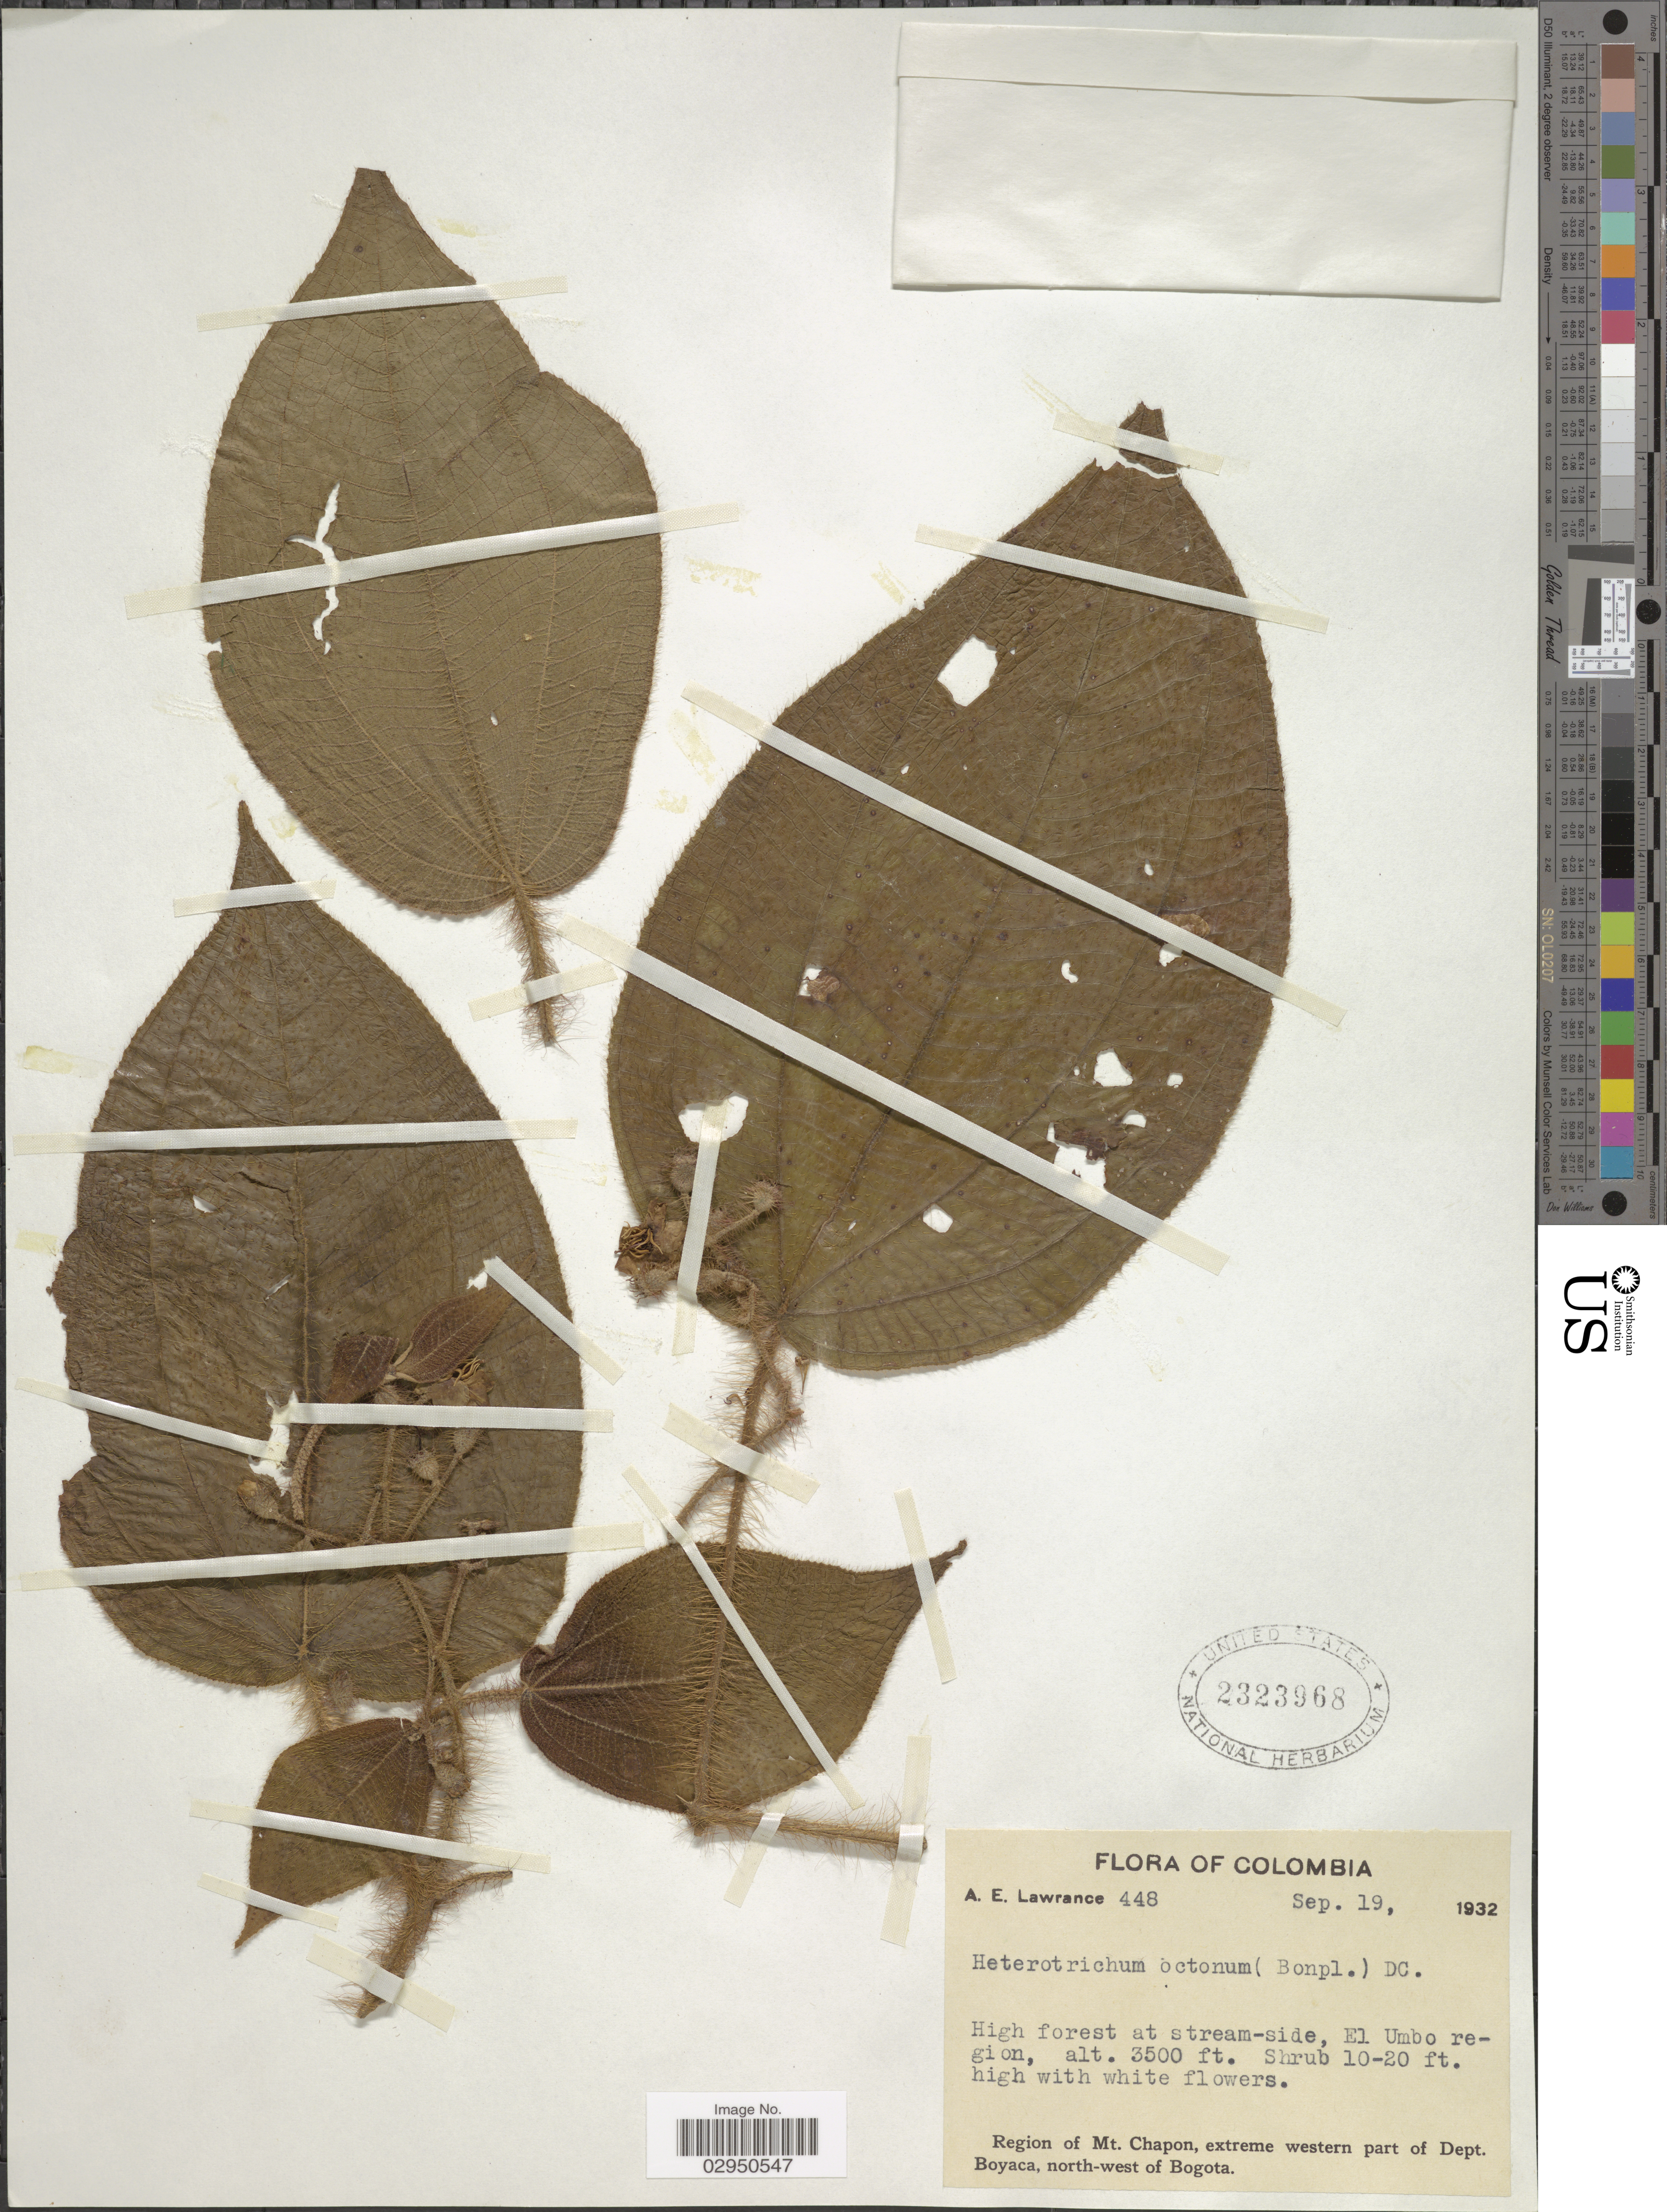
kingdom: Plantae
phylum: Tracheophyta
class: Magnoliopsida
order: Myrtales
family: Melastomataceae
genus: Clidemia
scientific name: Clidemia octona subsp. octona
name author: (Bonpl.) L.O. Williams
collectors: A. Lawrance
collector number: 448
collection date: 1932-09-19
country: Colombia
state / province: Boyacá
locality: El Umbo region. Region of Mt. Chapon, extreme western part of Dept. Boyaca., north-west of Bogota.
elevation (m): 1067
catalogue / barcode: US 2323968